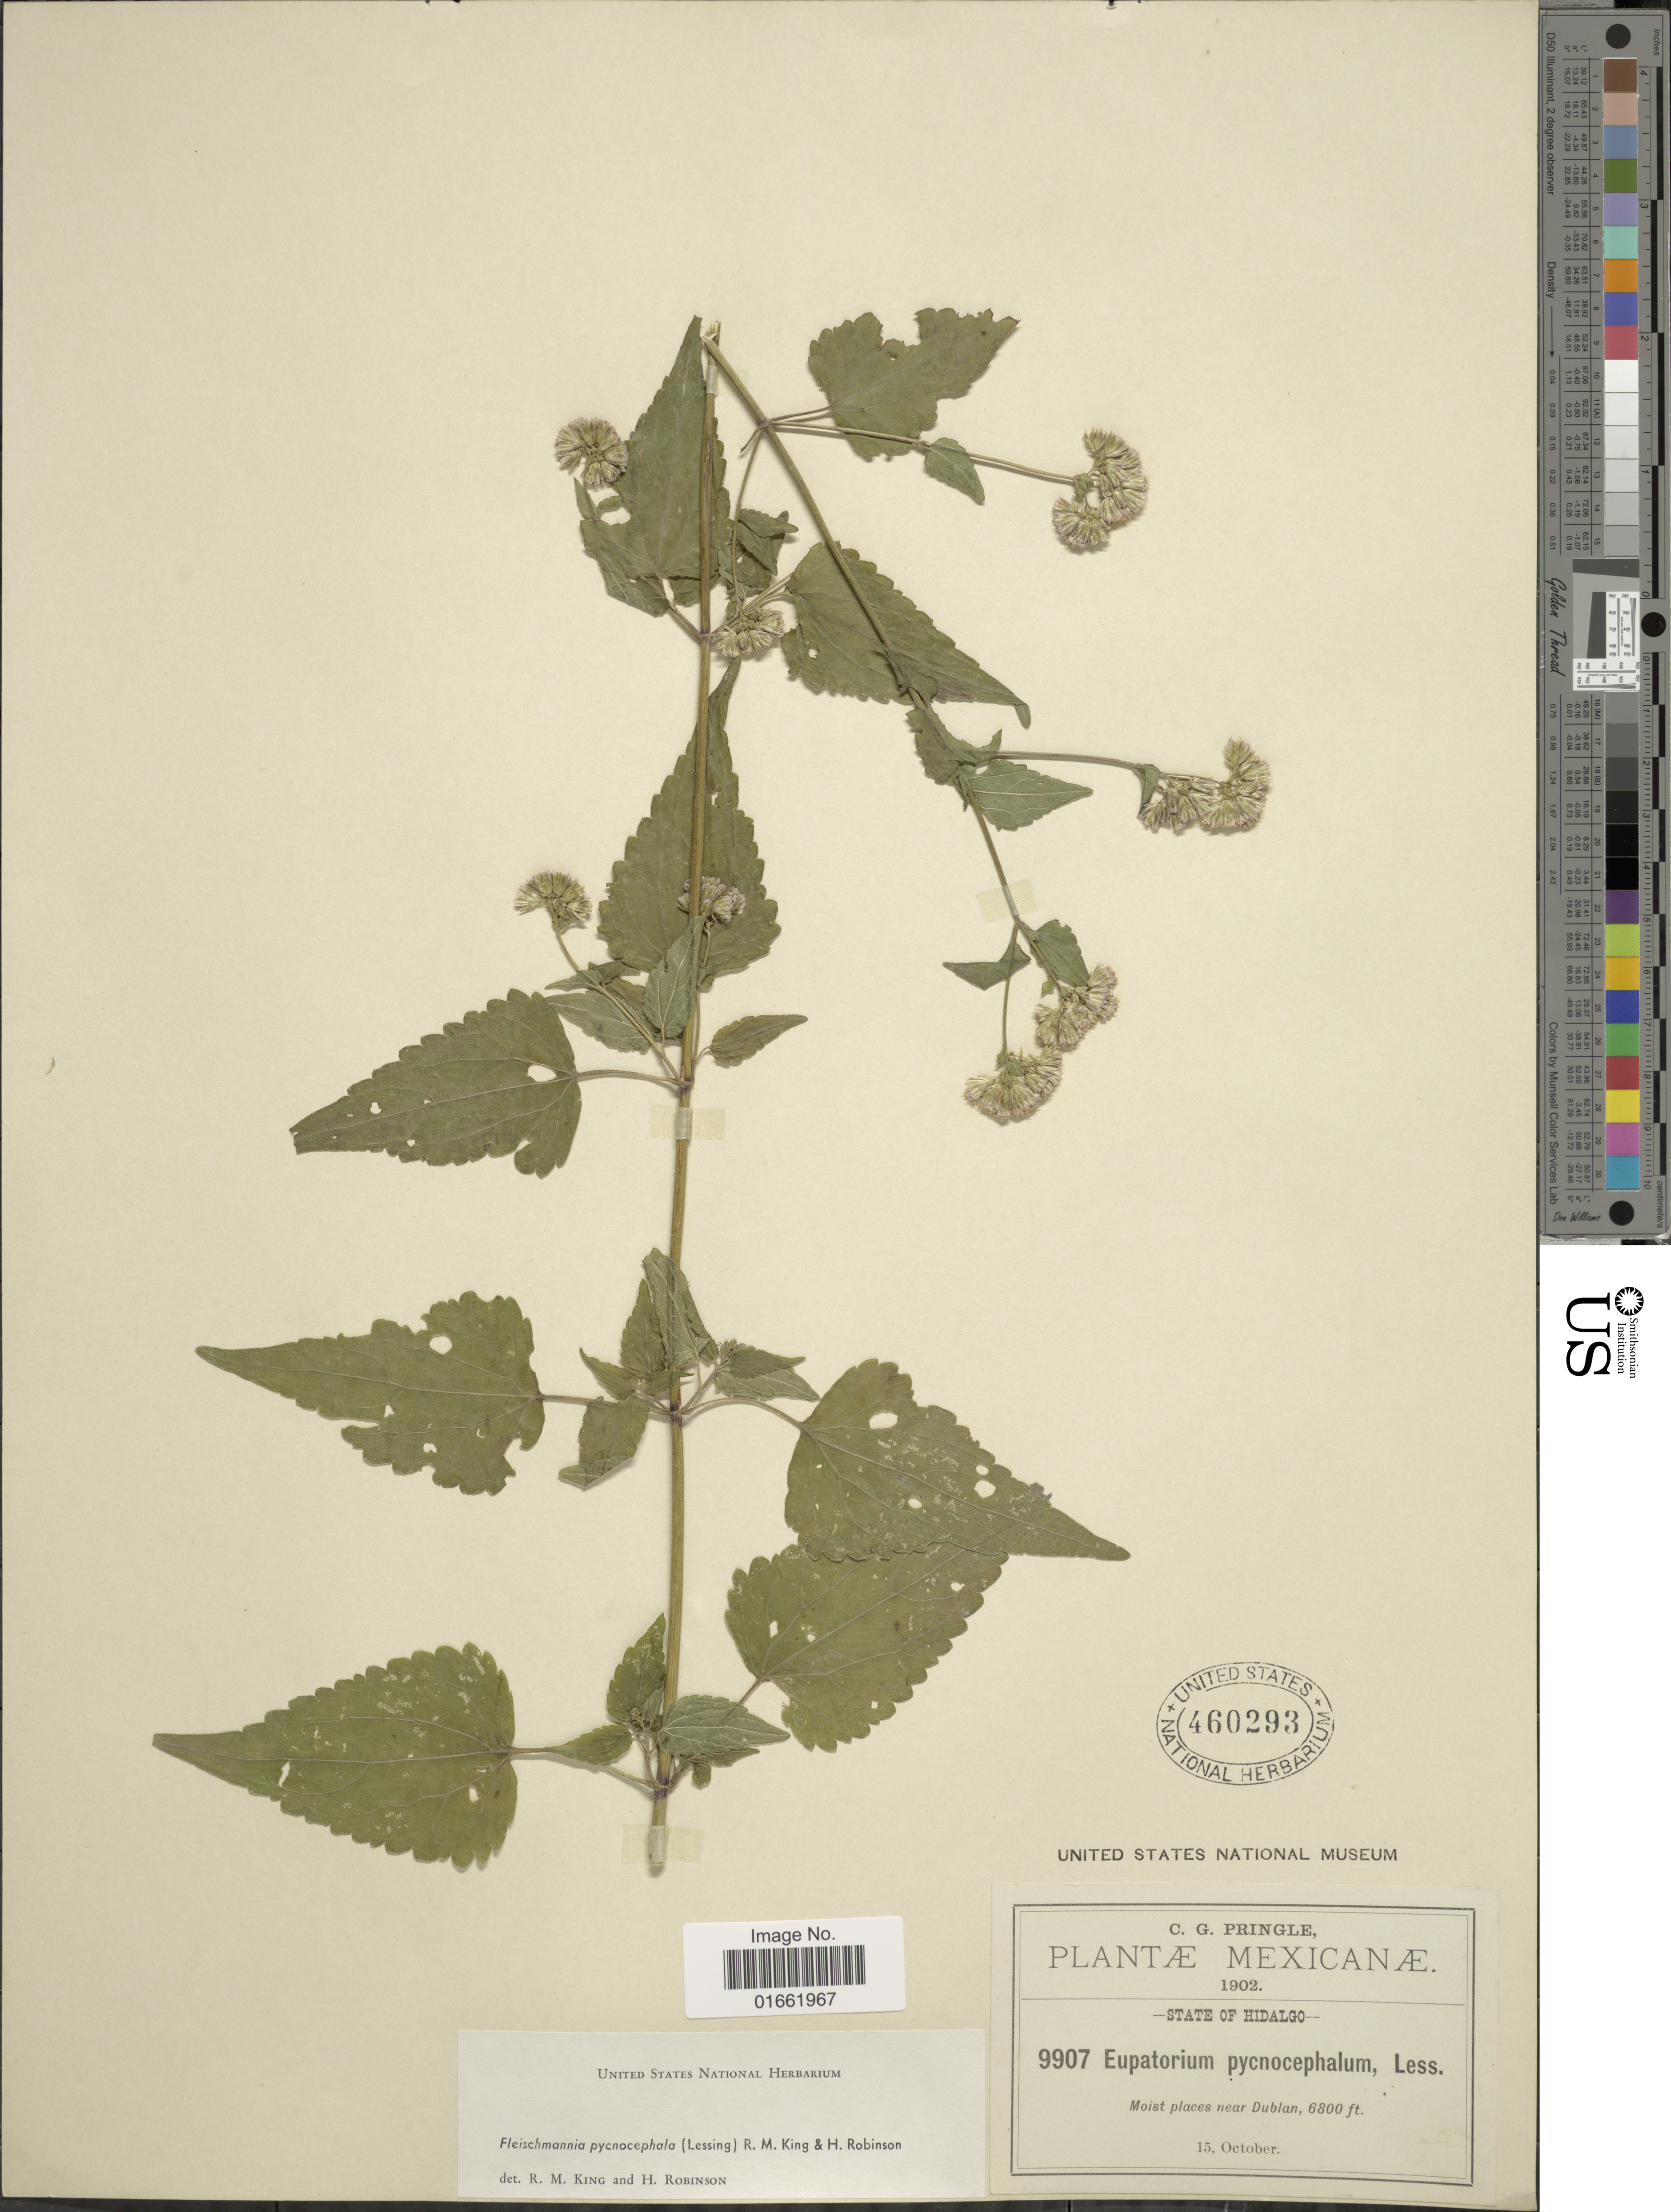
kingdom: Plantae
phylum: Tracheophyta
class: Magnoliopsida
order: Asterales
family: Asteraceae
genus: Fleischmannia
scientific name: Fleischmannia pycnocephala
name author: (Less.) R.M. King & H. Rob.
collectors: C. G. Pringle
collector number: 9907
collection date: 1902-10-15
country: Mexico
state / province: Hidalgo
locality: State of Hidalgo. Moist places near Dublan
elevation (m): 2073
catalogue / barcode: US 460293